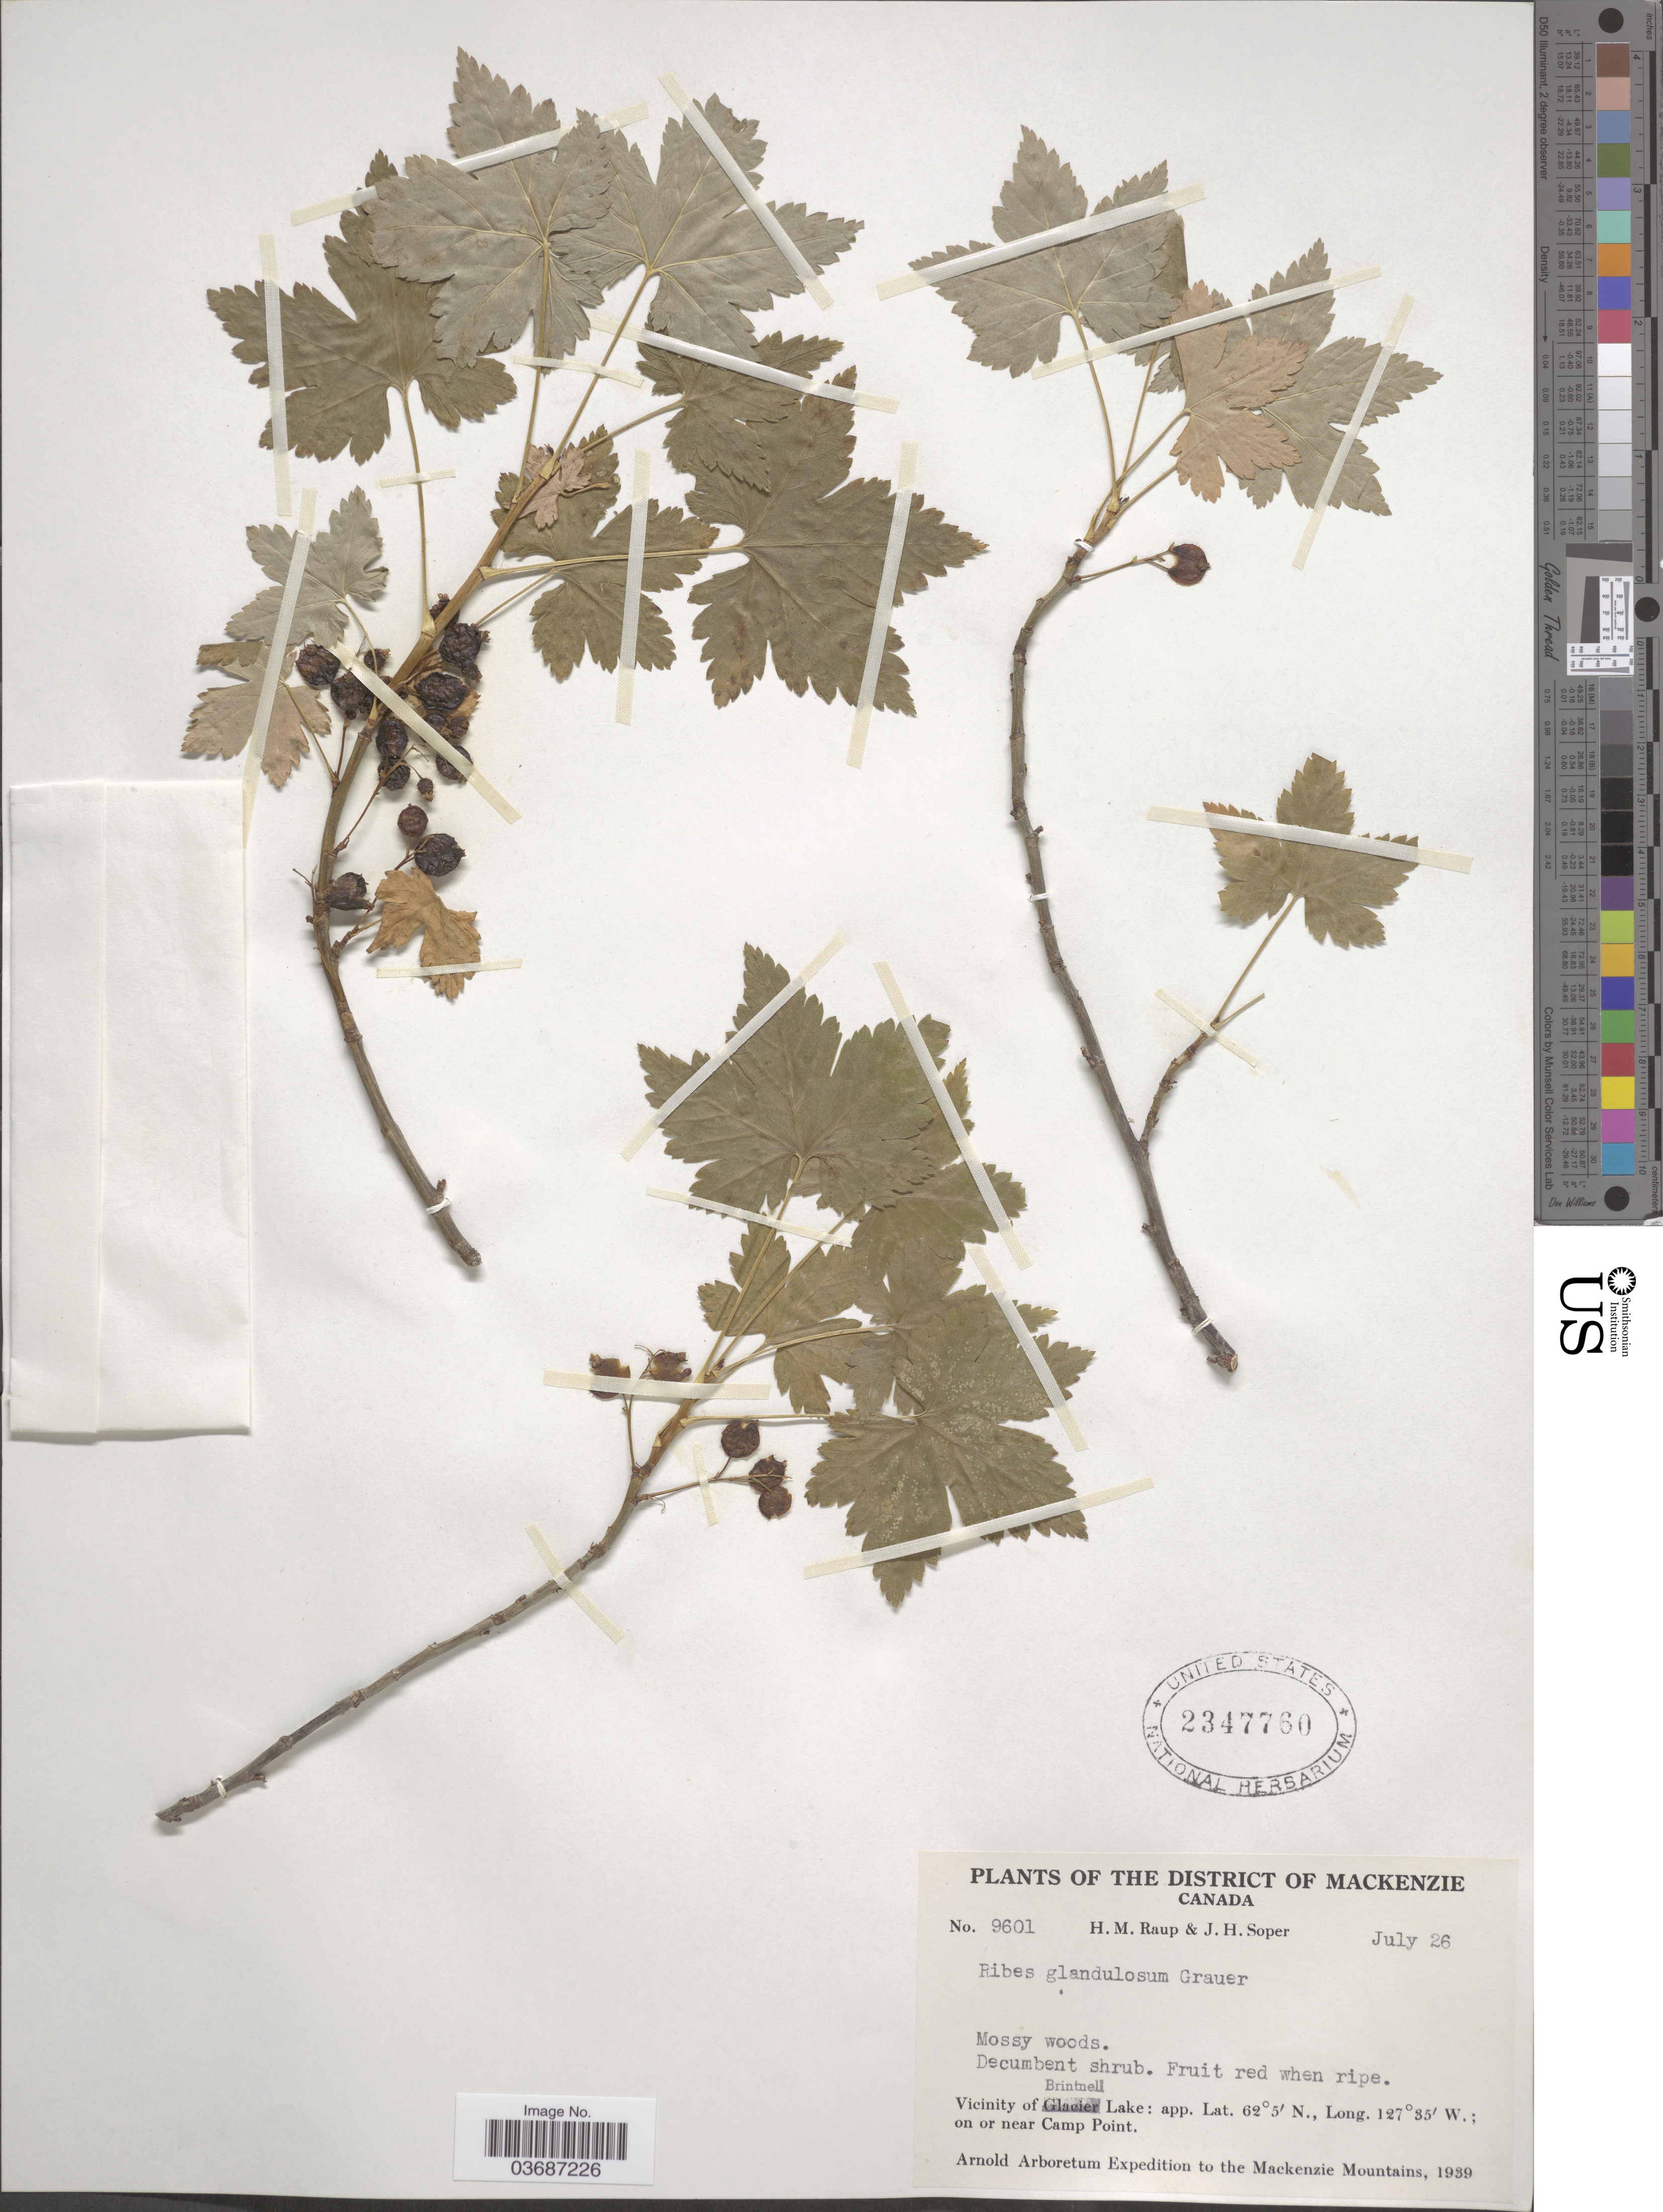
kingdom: Plantae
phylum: Tracheophyta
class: Magnoliopsida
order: Saxifragales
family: Grossulariaceae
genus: Ribes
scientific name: Ribes glandulosum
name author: Ruiz & Pav.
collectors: H. Raup & J. H. Soper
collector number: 9601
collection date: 1939-07-26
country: Canada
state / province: Alberta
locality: The District of Mackenzie. Vicinity of Brintnell Lake: on or near Camp Point. Arnold Arboretum Expedition to the Mackenzie Mountains, 1939.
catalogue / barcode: US 2347760